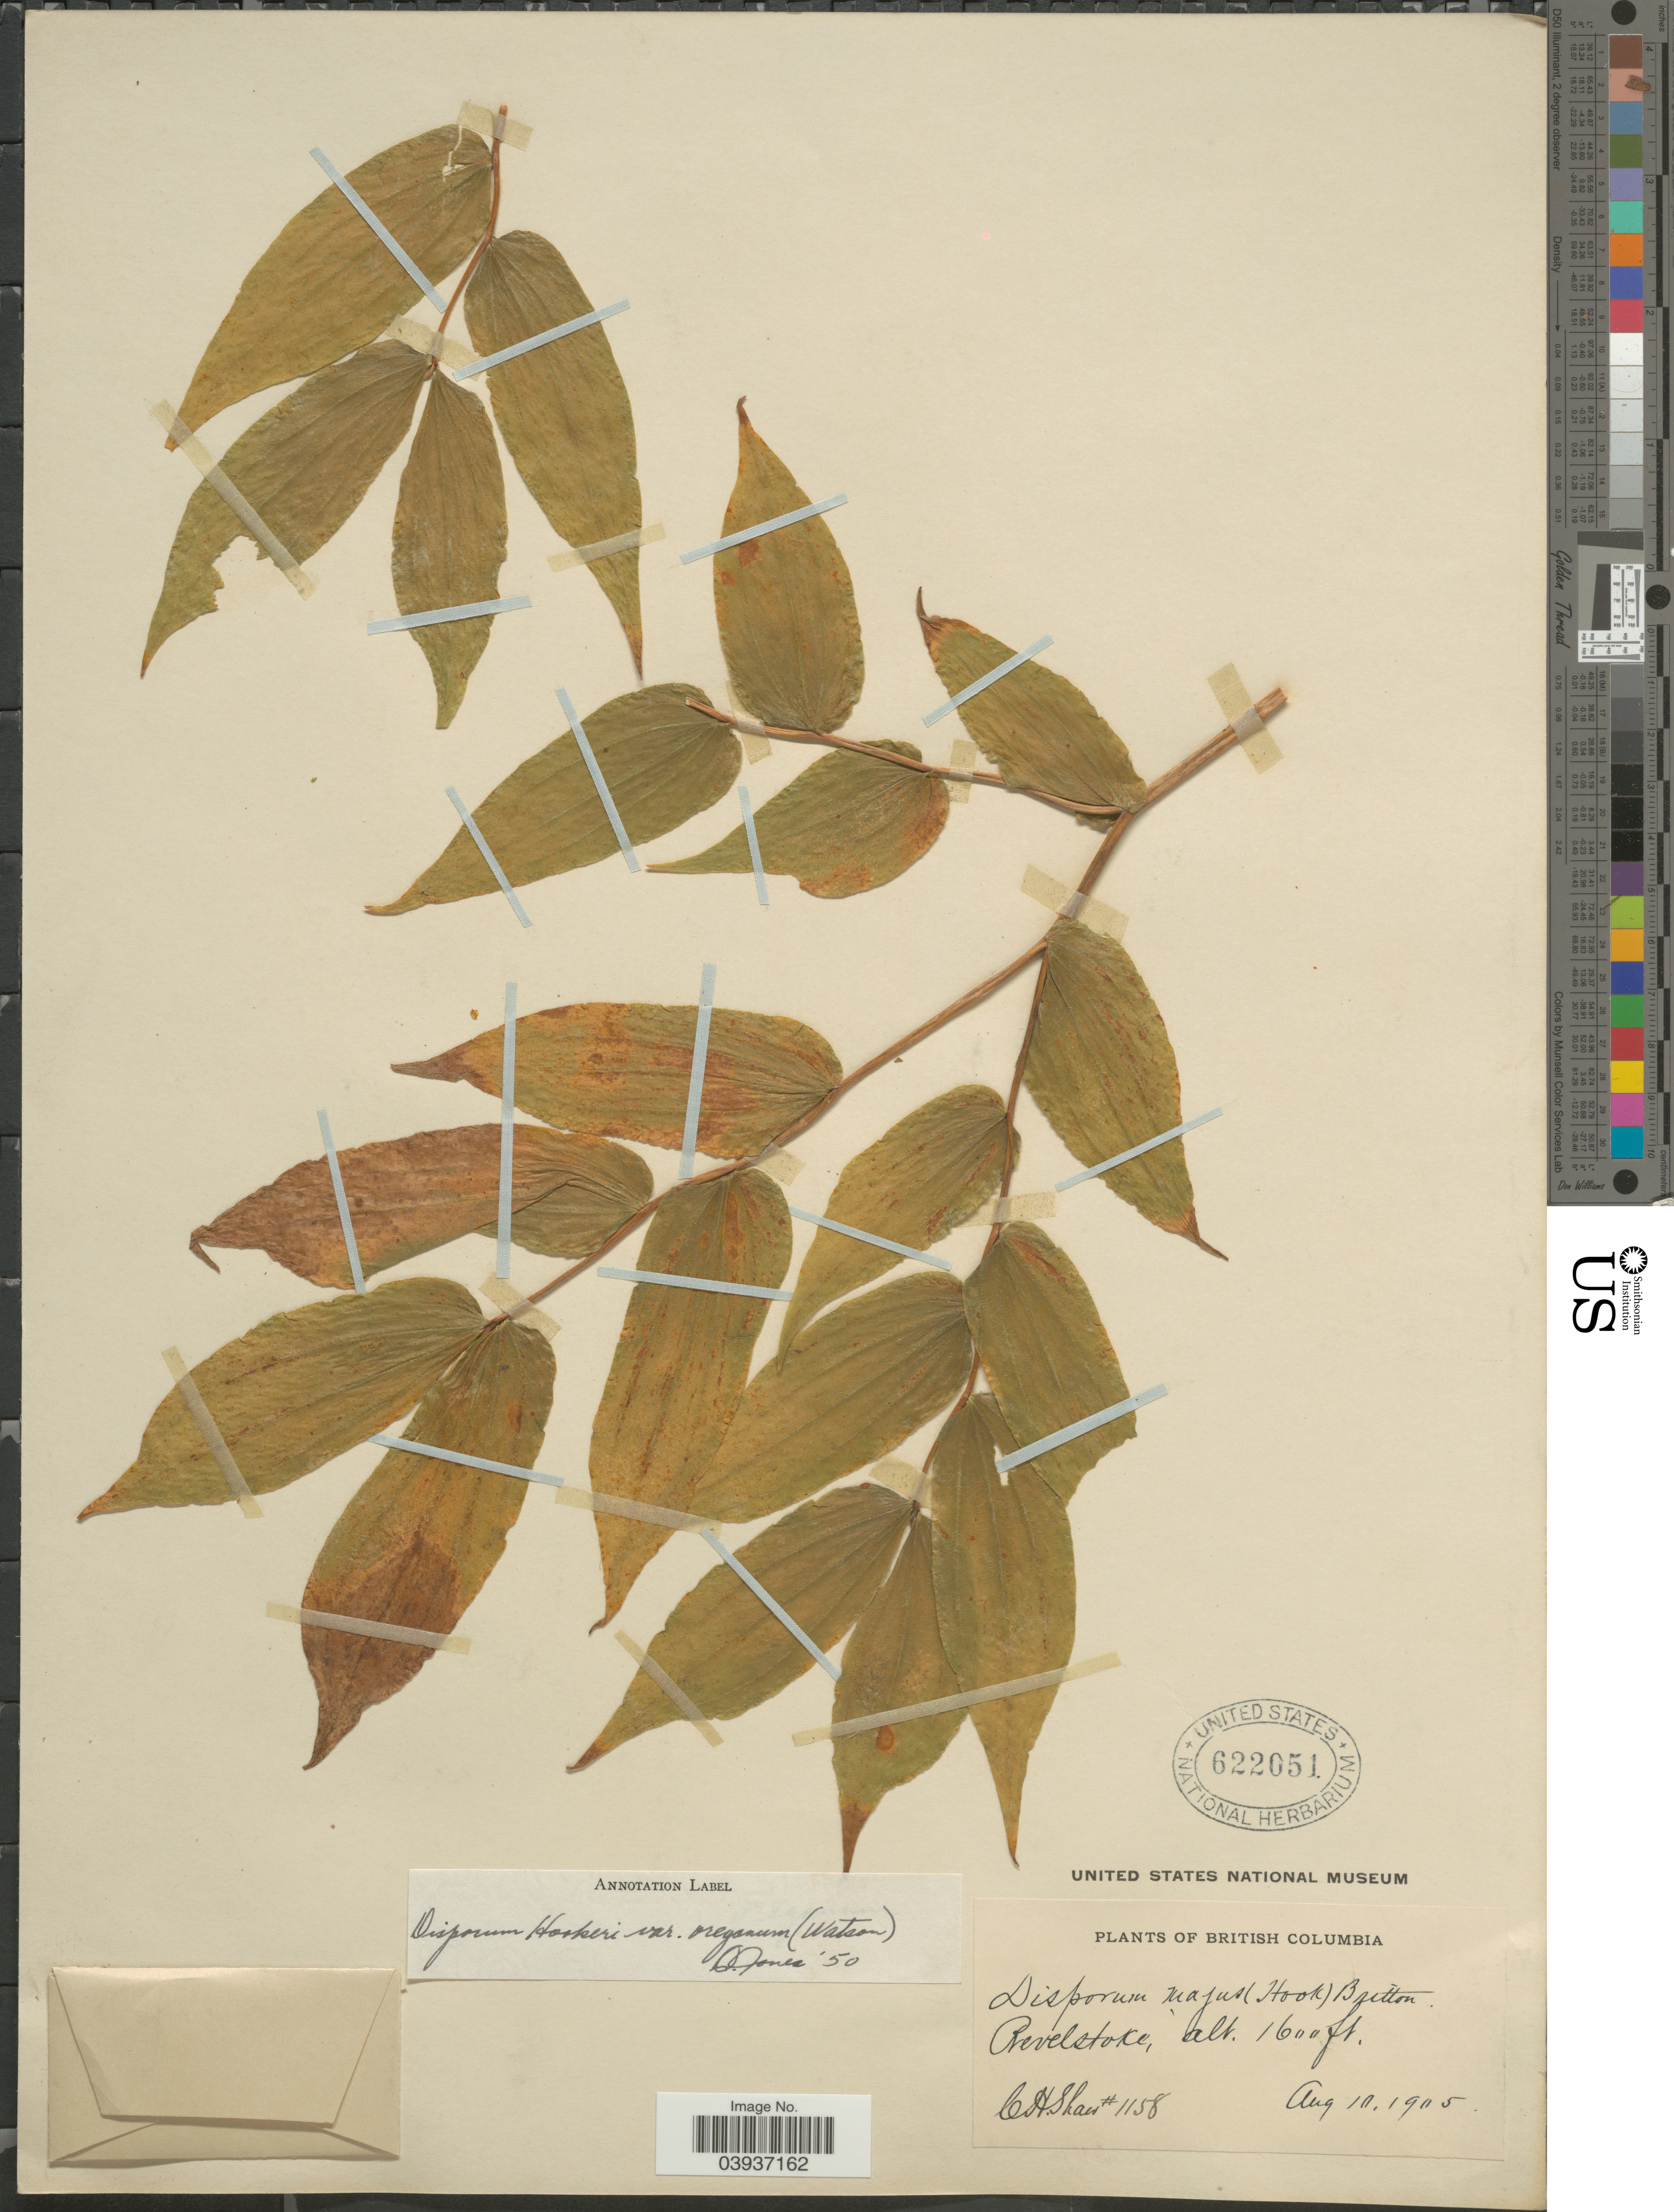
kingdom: Plantae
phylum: Tracheophyta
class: Liliopsida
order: Liliales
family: Colchicaceae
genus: Disporum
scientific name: Disporum hookeri var. oreganum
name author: (S. Watson) Q. Jones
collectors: C. H. Shaw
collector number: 1158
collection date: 1905-08-10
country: Canada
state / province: British Columbia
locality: Revelstoke.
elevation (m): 488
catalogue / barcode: US 622051